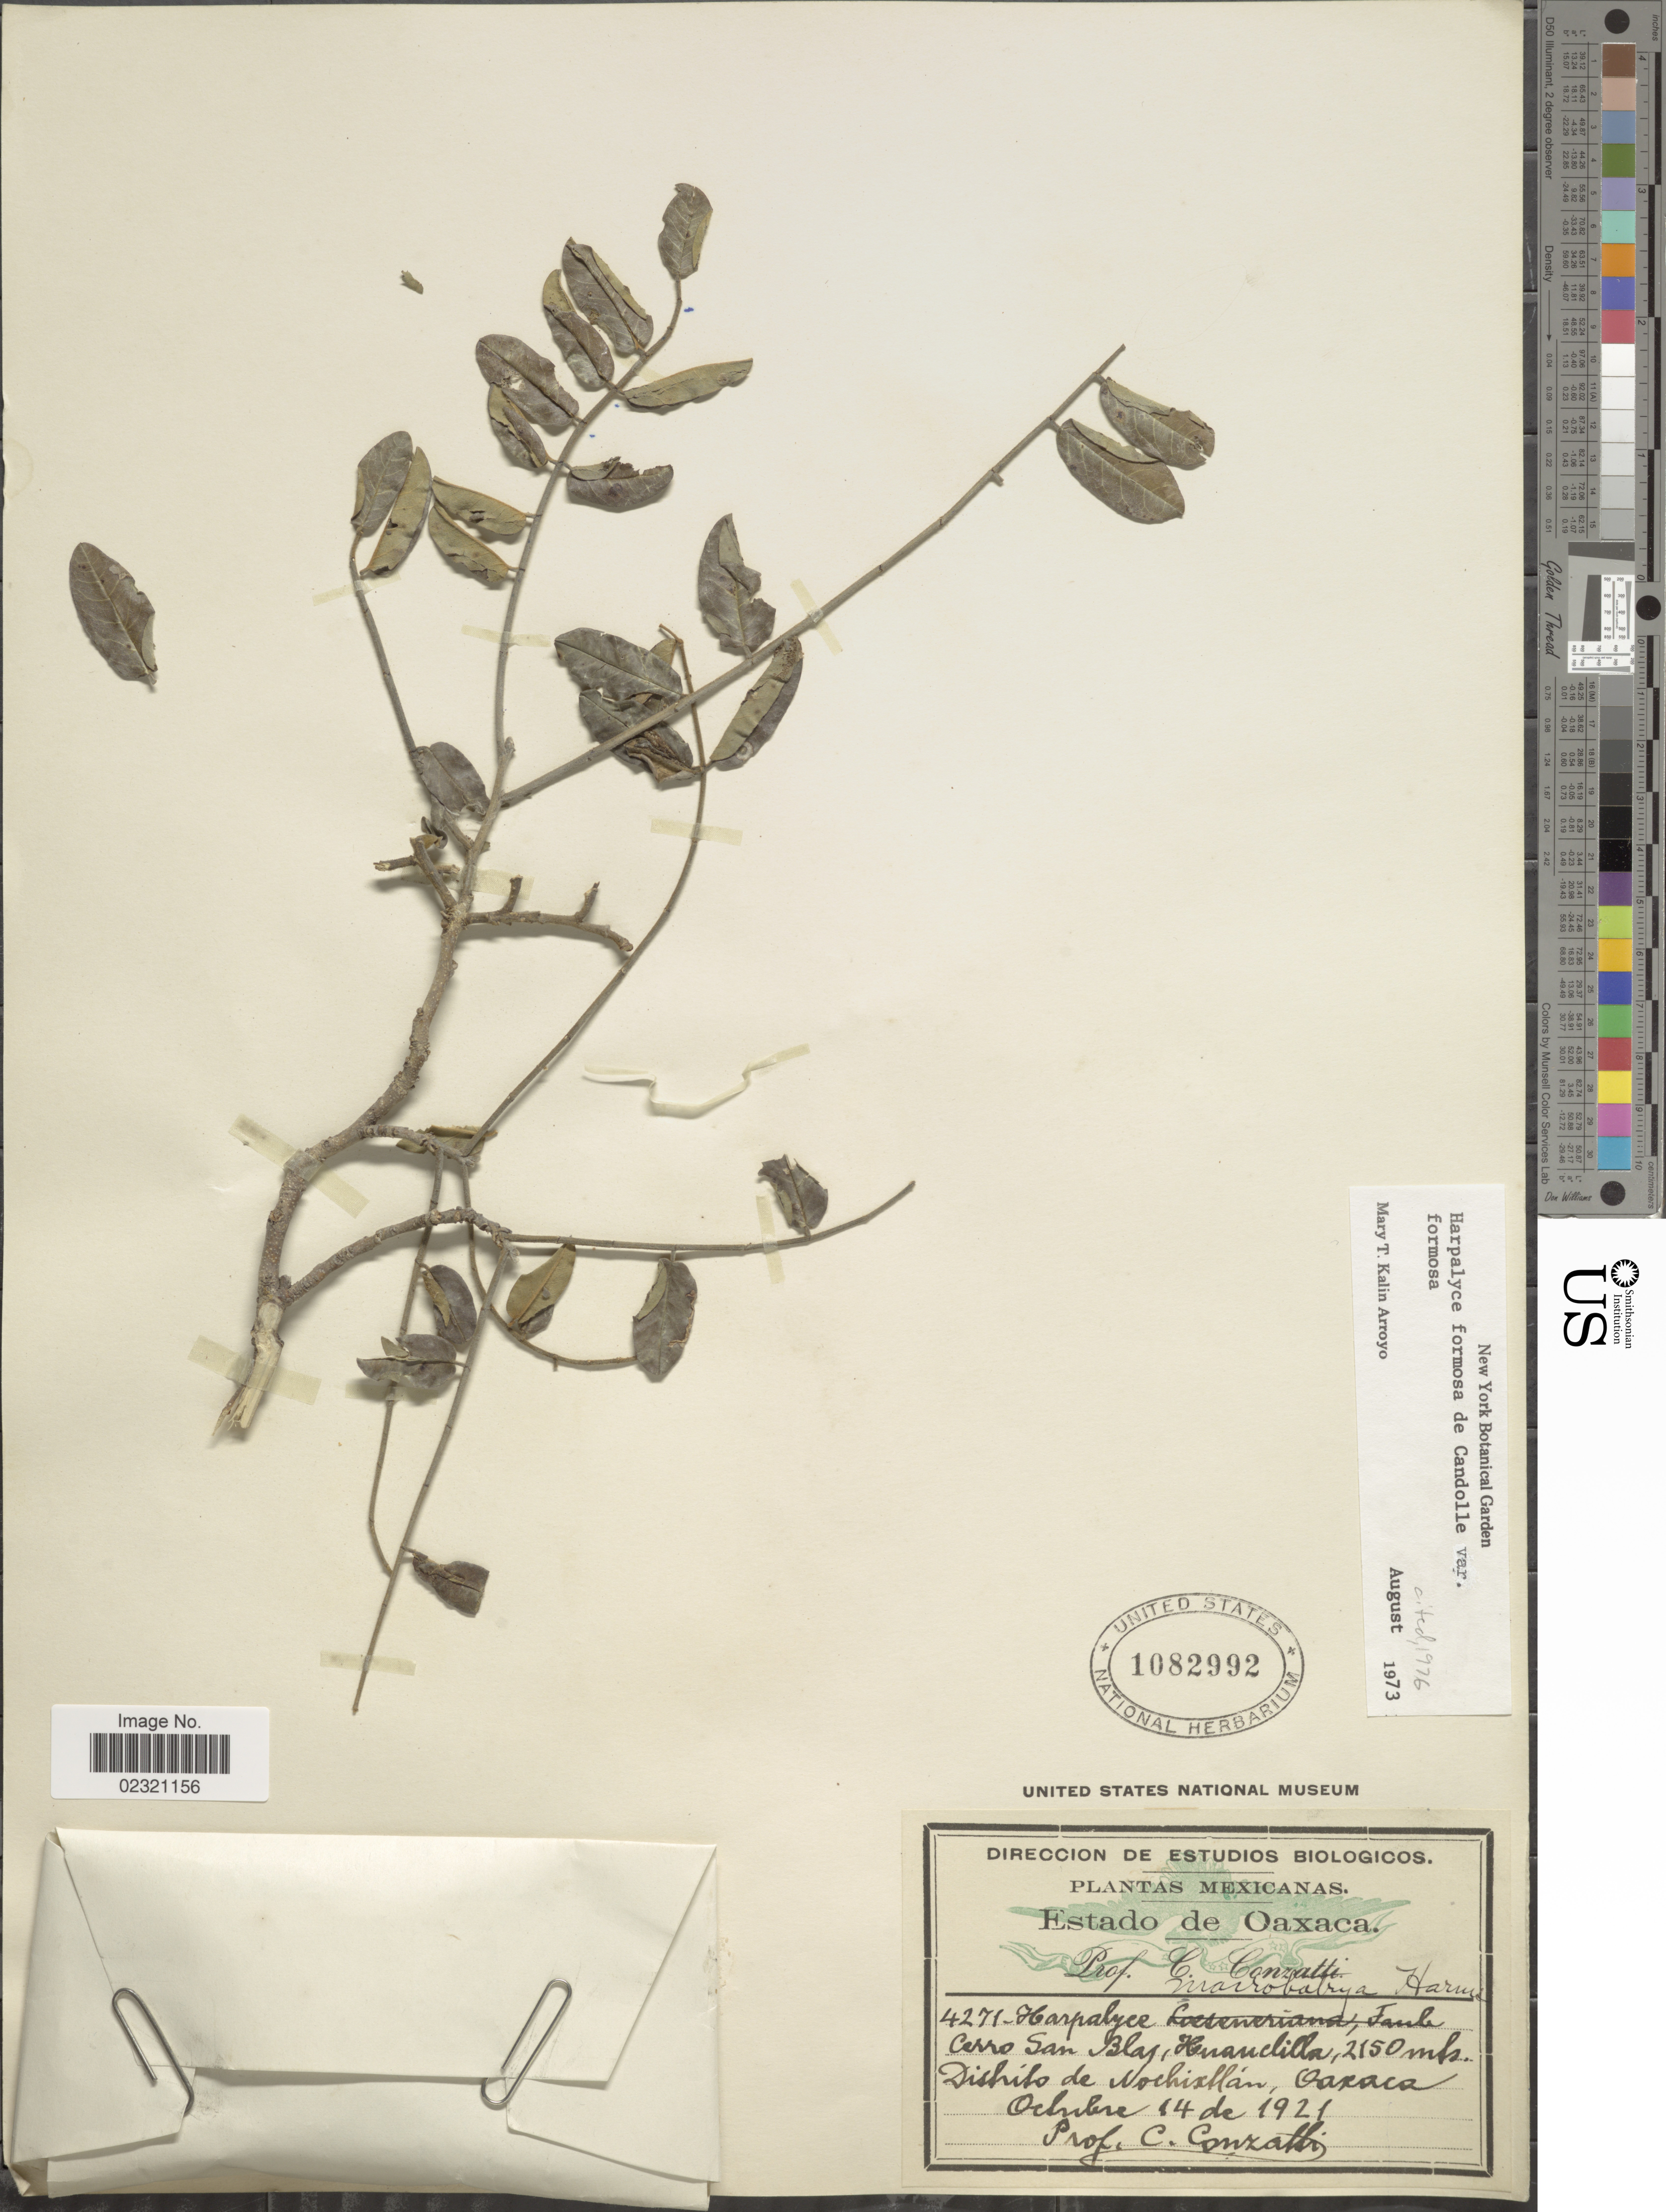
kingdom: Plantae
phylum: Tracheophyta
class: Magnoliopsida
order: Fabales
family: Fabaceae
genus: Harpalyce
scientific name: Harpalyce formosa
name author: DC.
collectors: C. Conzatti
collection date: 1921-10-14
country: Mexico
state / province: Oaxaca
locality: Cerro San Blas, Huanchilla, Distrito de Nochixtlán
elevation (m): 2150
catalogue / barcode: US 1082992